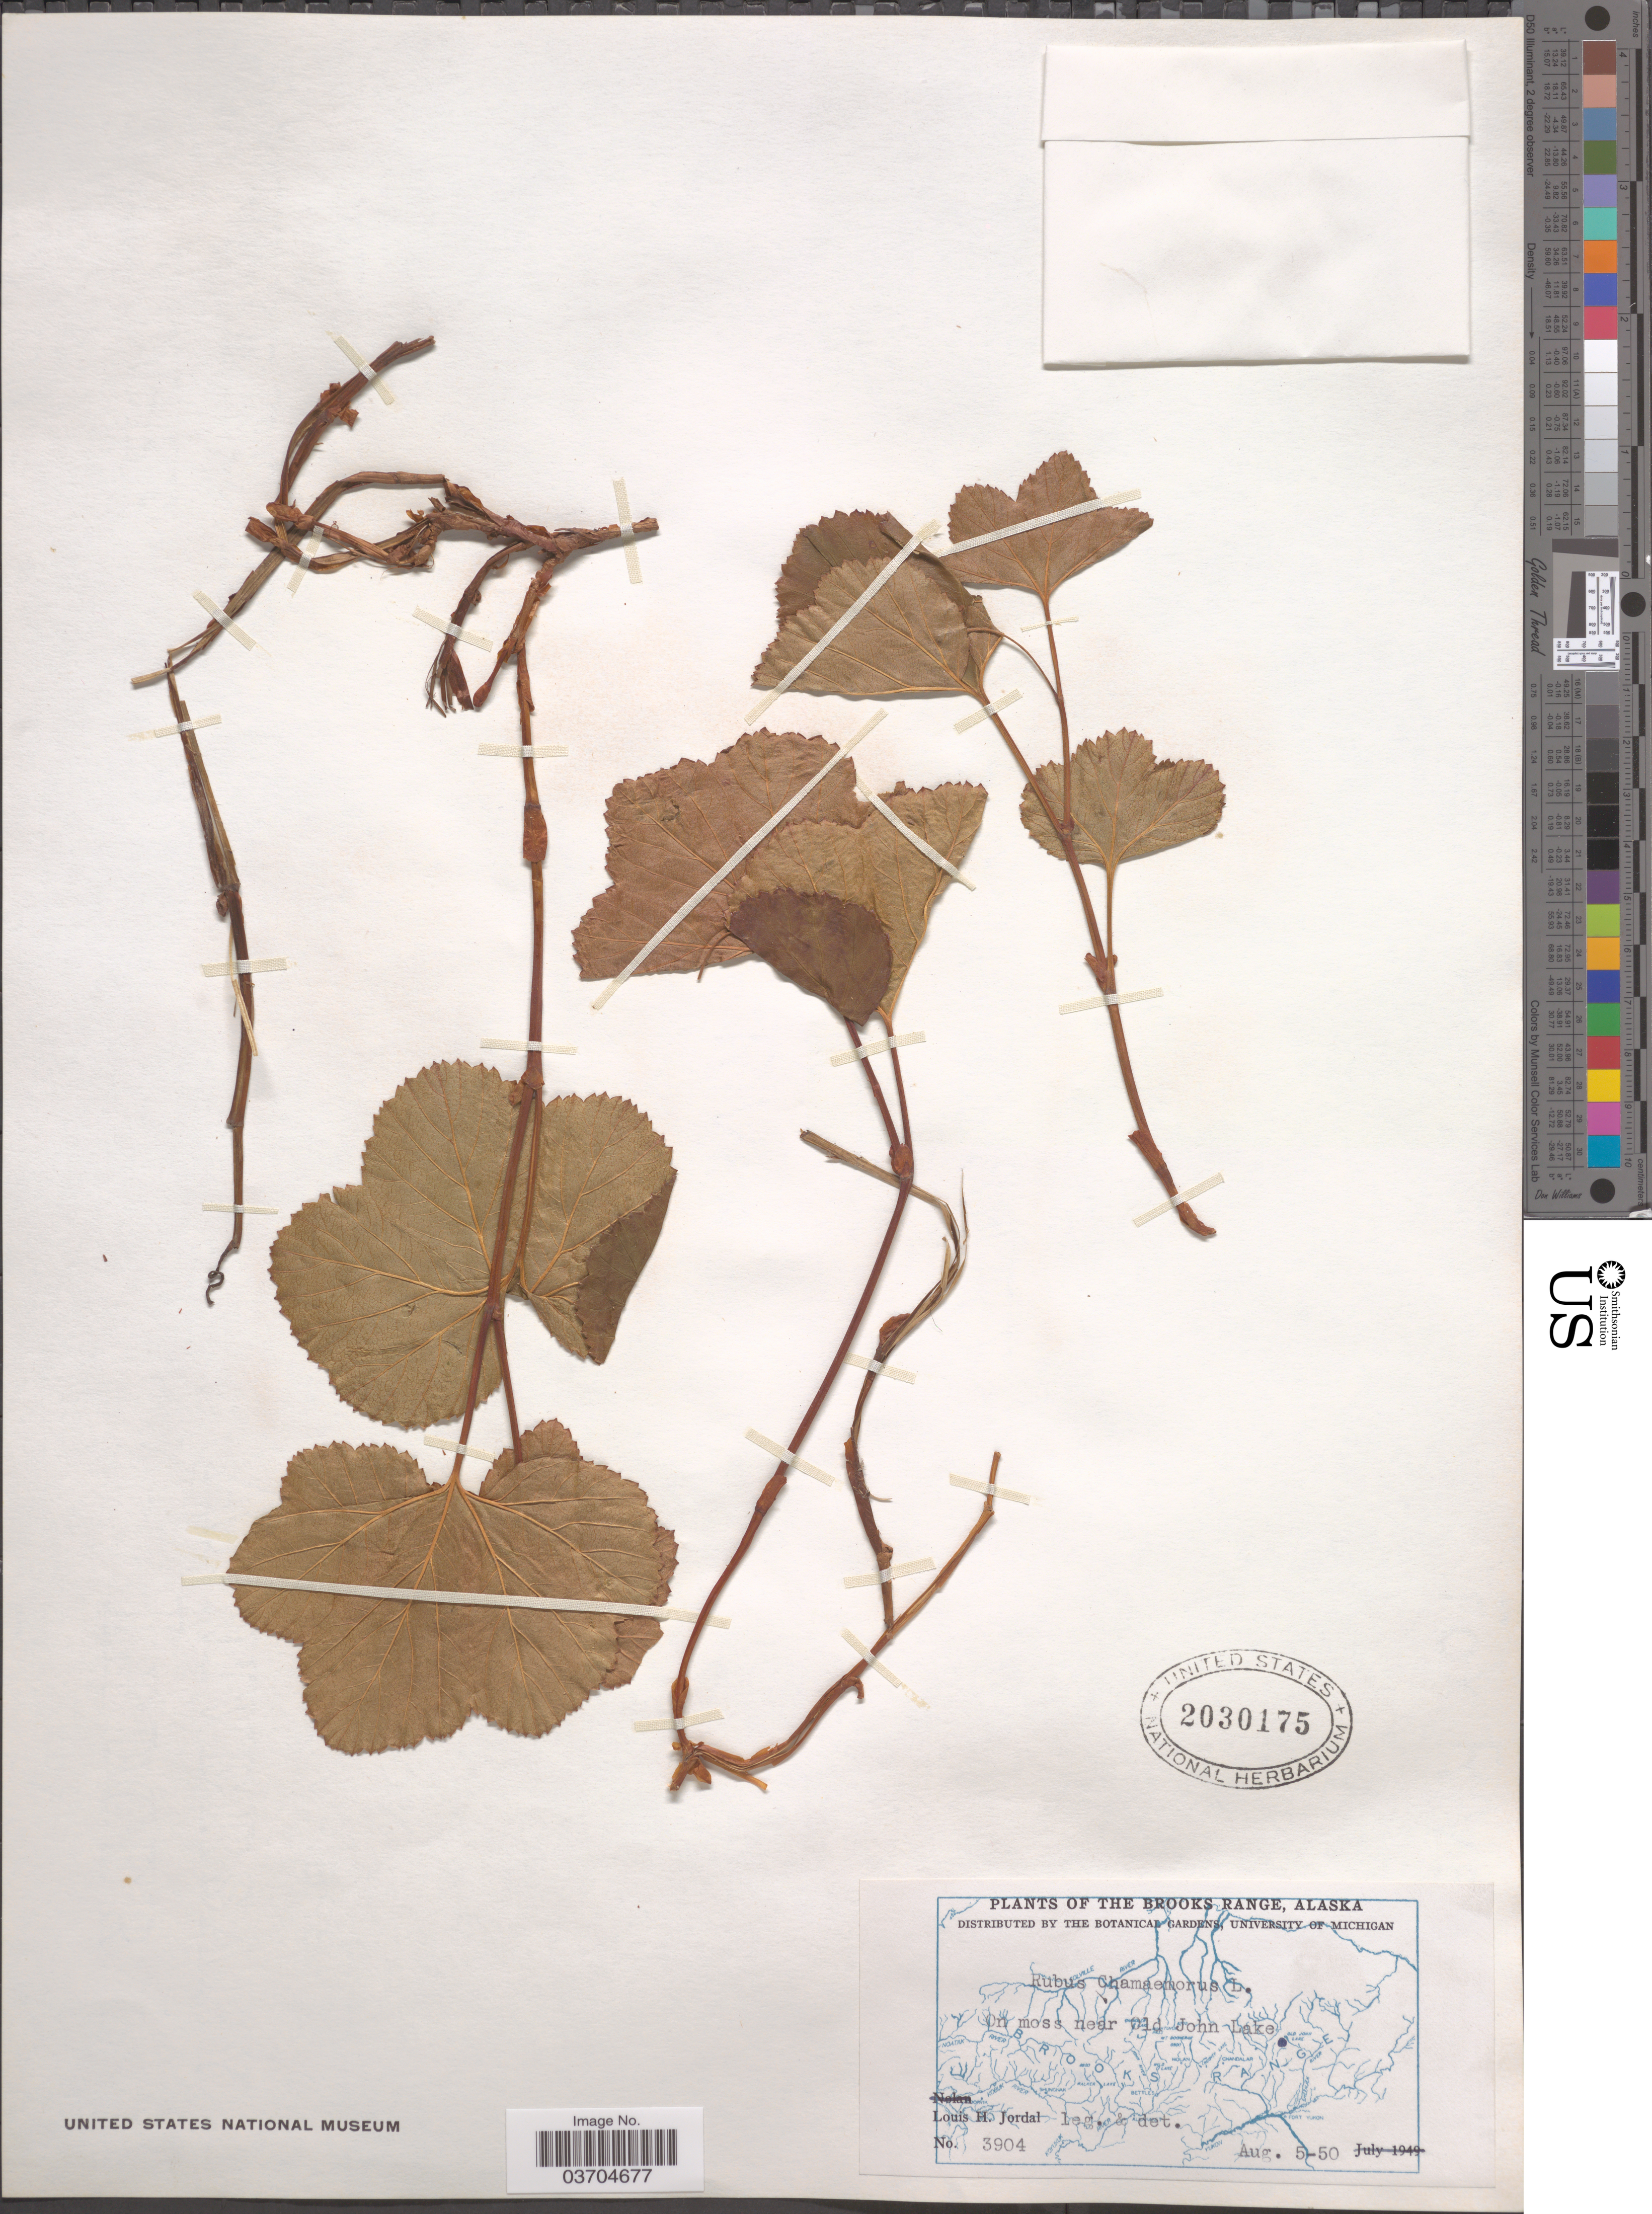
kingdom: Plantae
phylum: Tracheophyta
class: Magnoliopsida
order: Rosales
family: Rosaceae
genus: Rubus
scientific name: Rubus chamaemorus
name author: L.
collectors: L. Jordal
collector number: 3904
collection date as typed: Transcribed d/m/y: 5/8/50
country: United States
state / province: Alaska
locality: The Brooks Range. On moss near OId John Lake.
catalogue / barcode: US 2030175